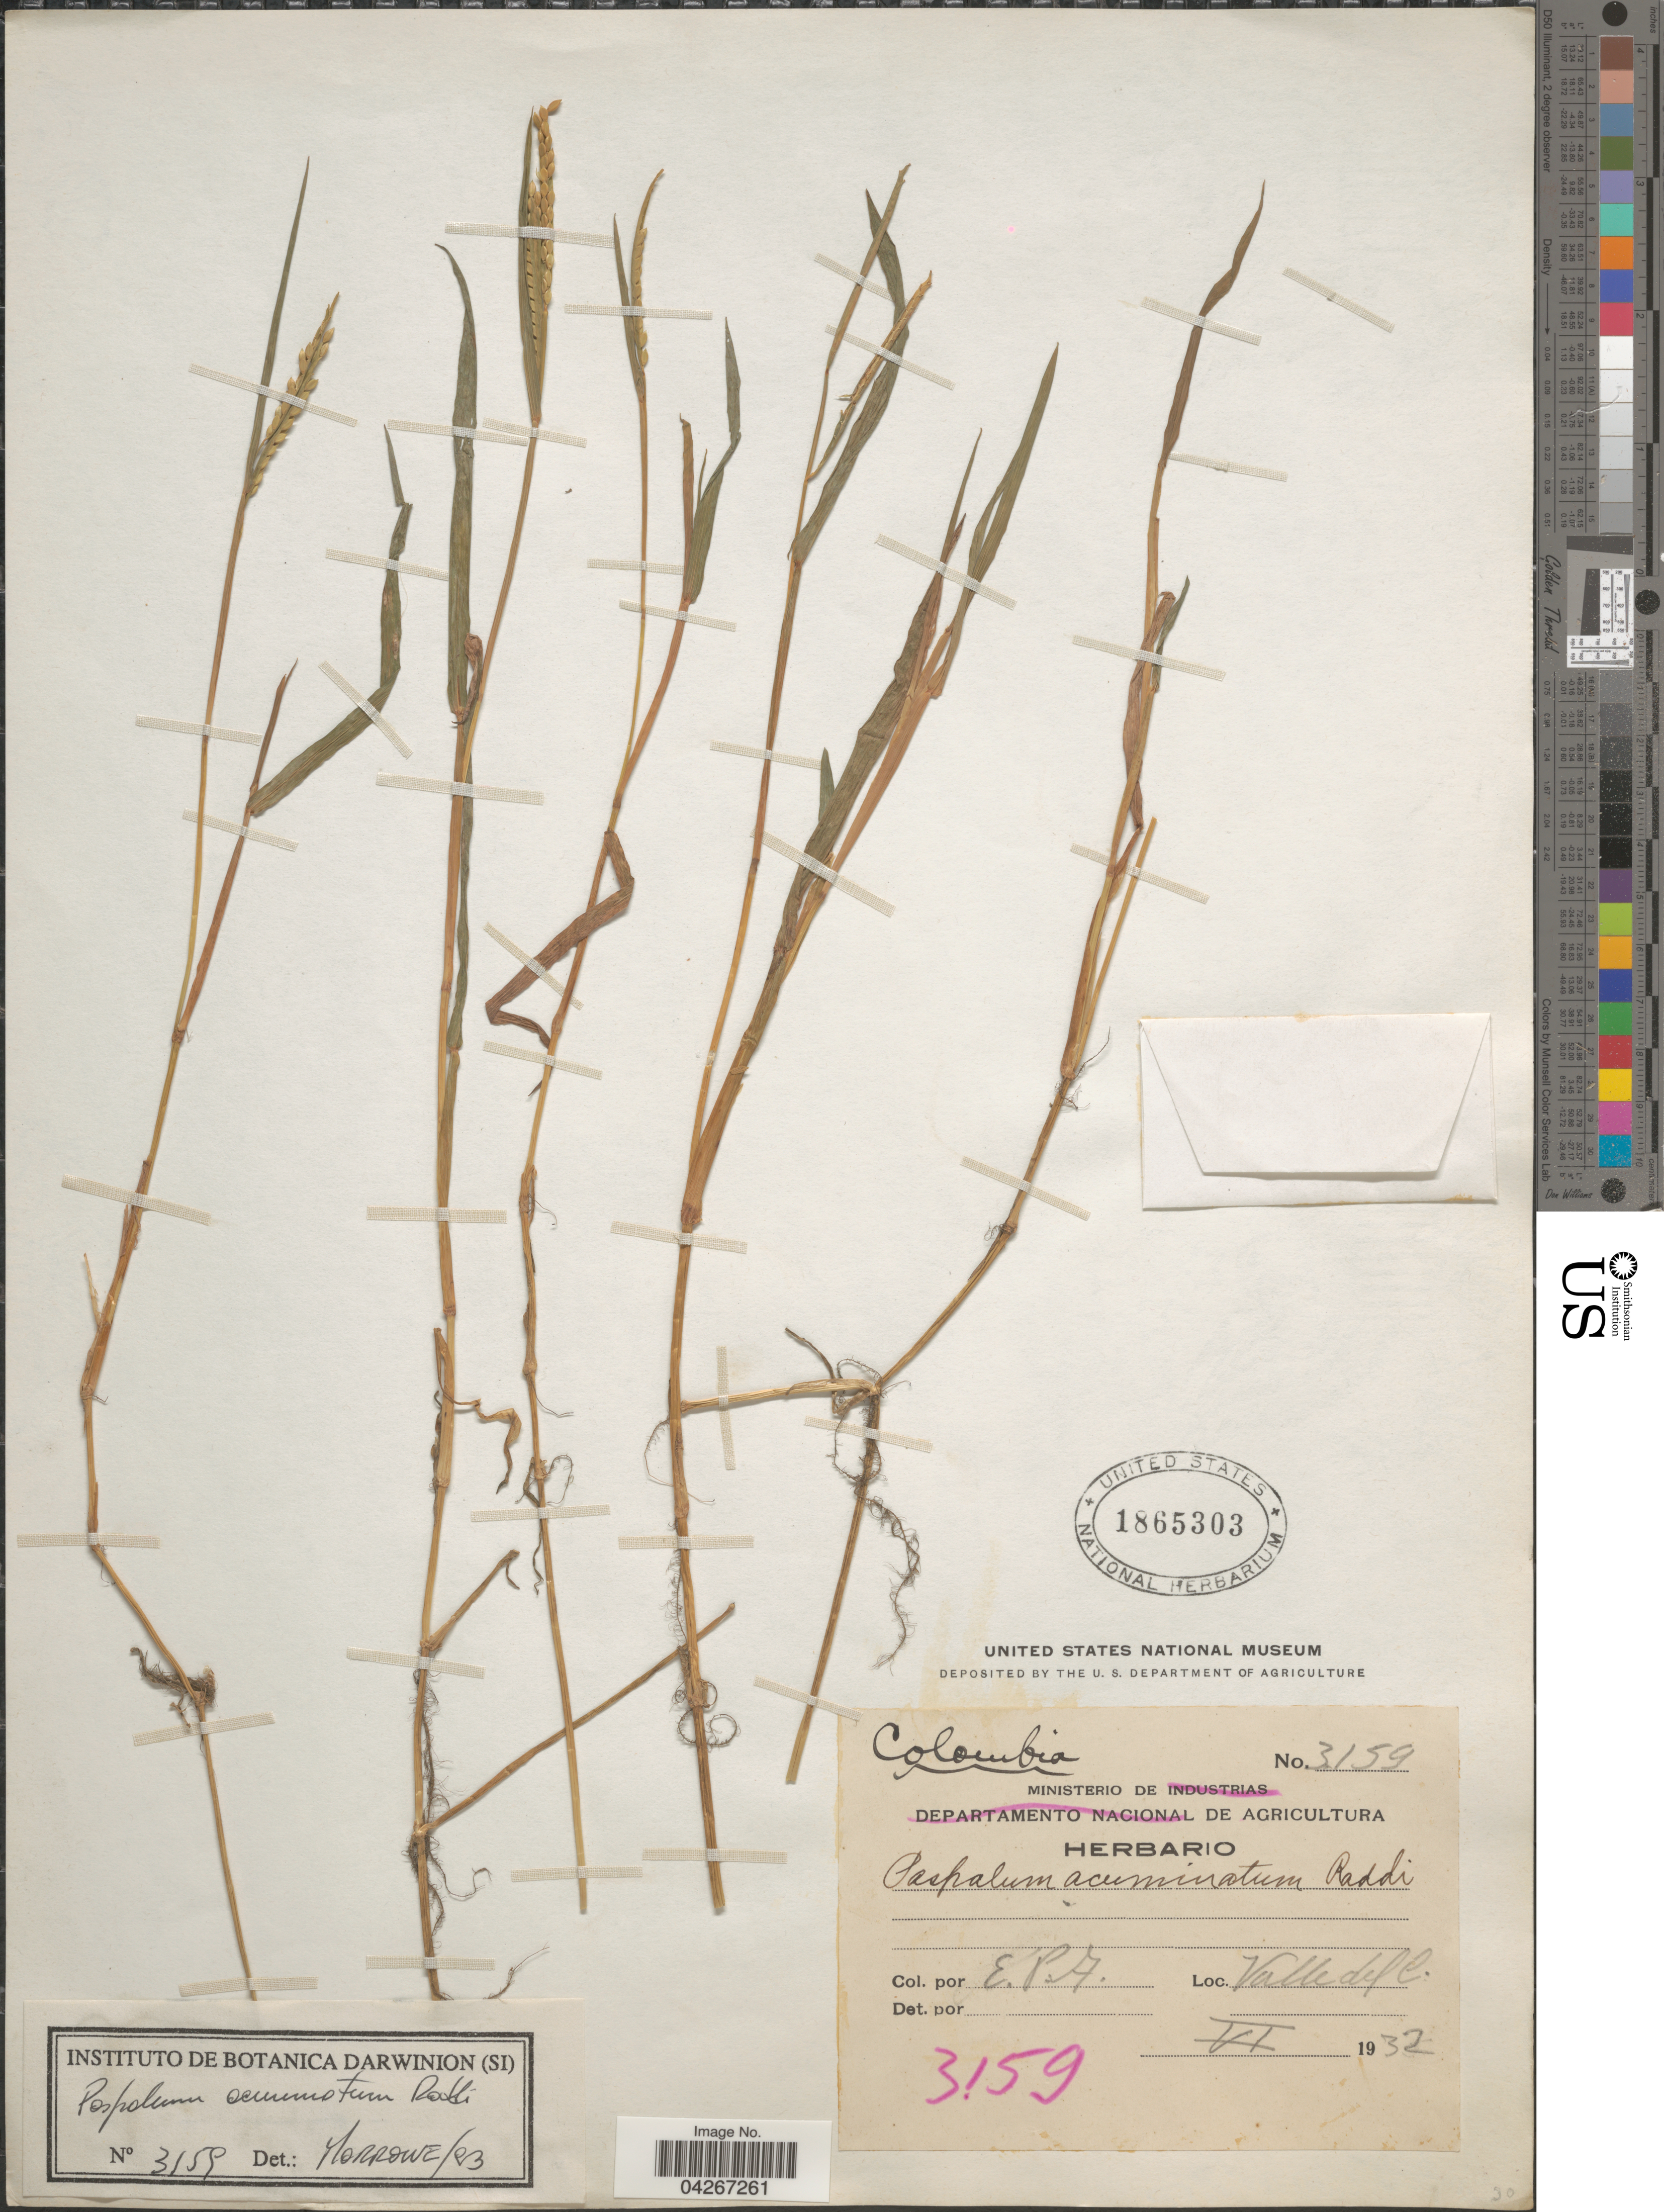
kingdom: Plantae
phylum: Tracheophyta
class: Liliopsida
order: Poales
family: Poaceae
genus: Paspalum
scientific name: Paspalum acuminatum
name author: Raddi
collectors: E. Pérez Arbeláez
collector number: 3159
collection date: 1932-06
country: Colombia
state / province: Valle del Cauca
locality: Valle del C.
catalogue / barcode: US 1865303